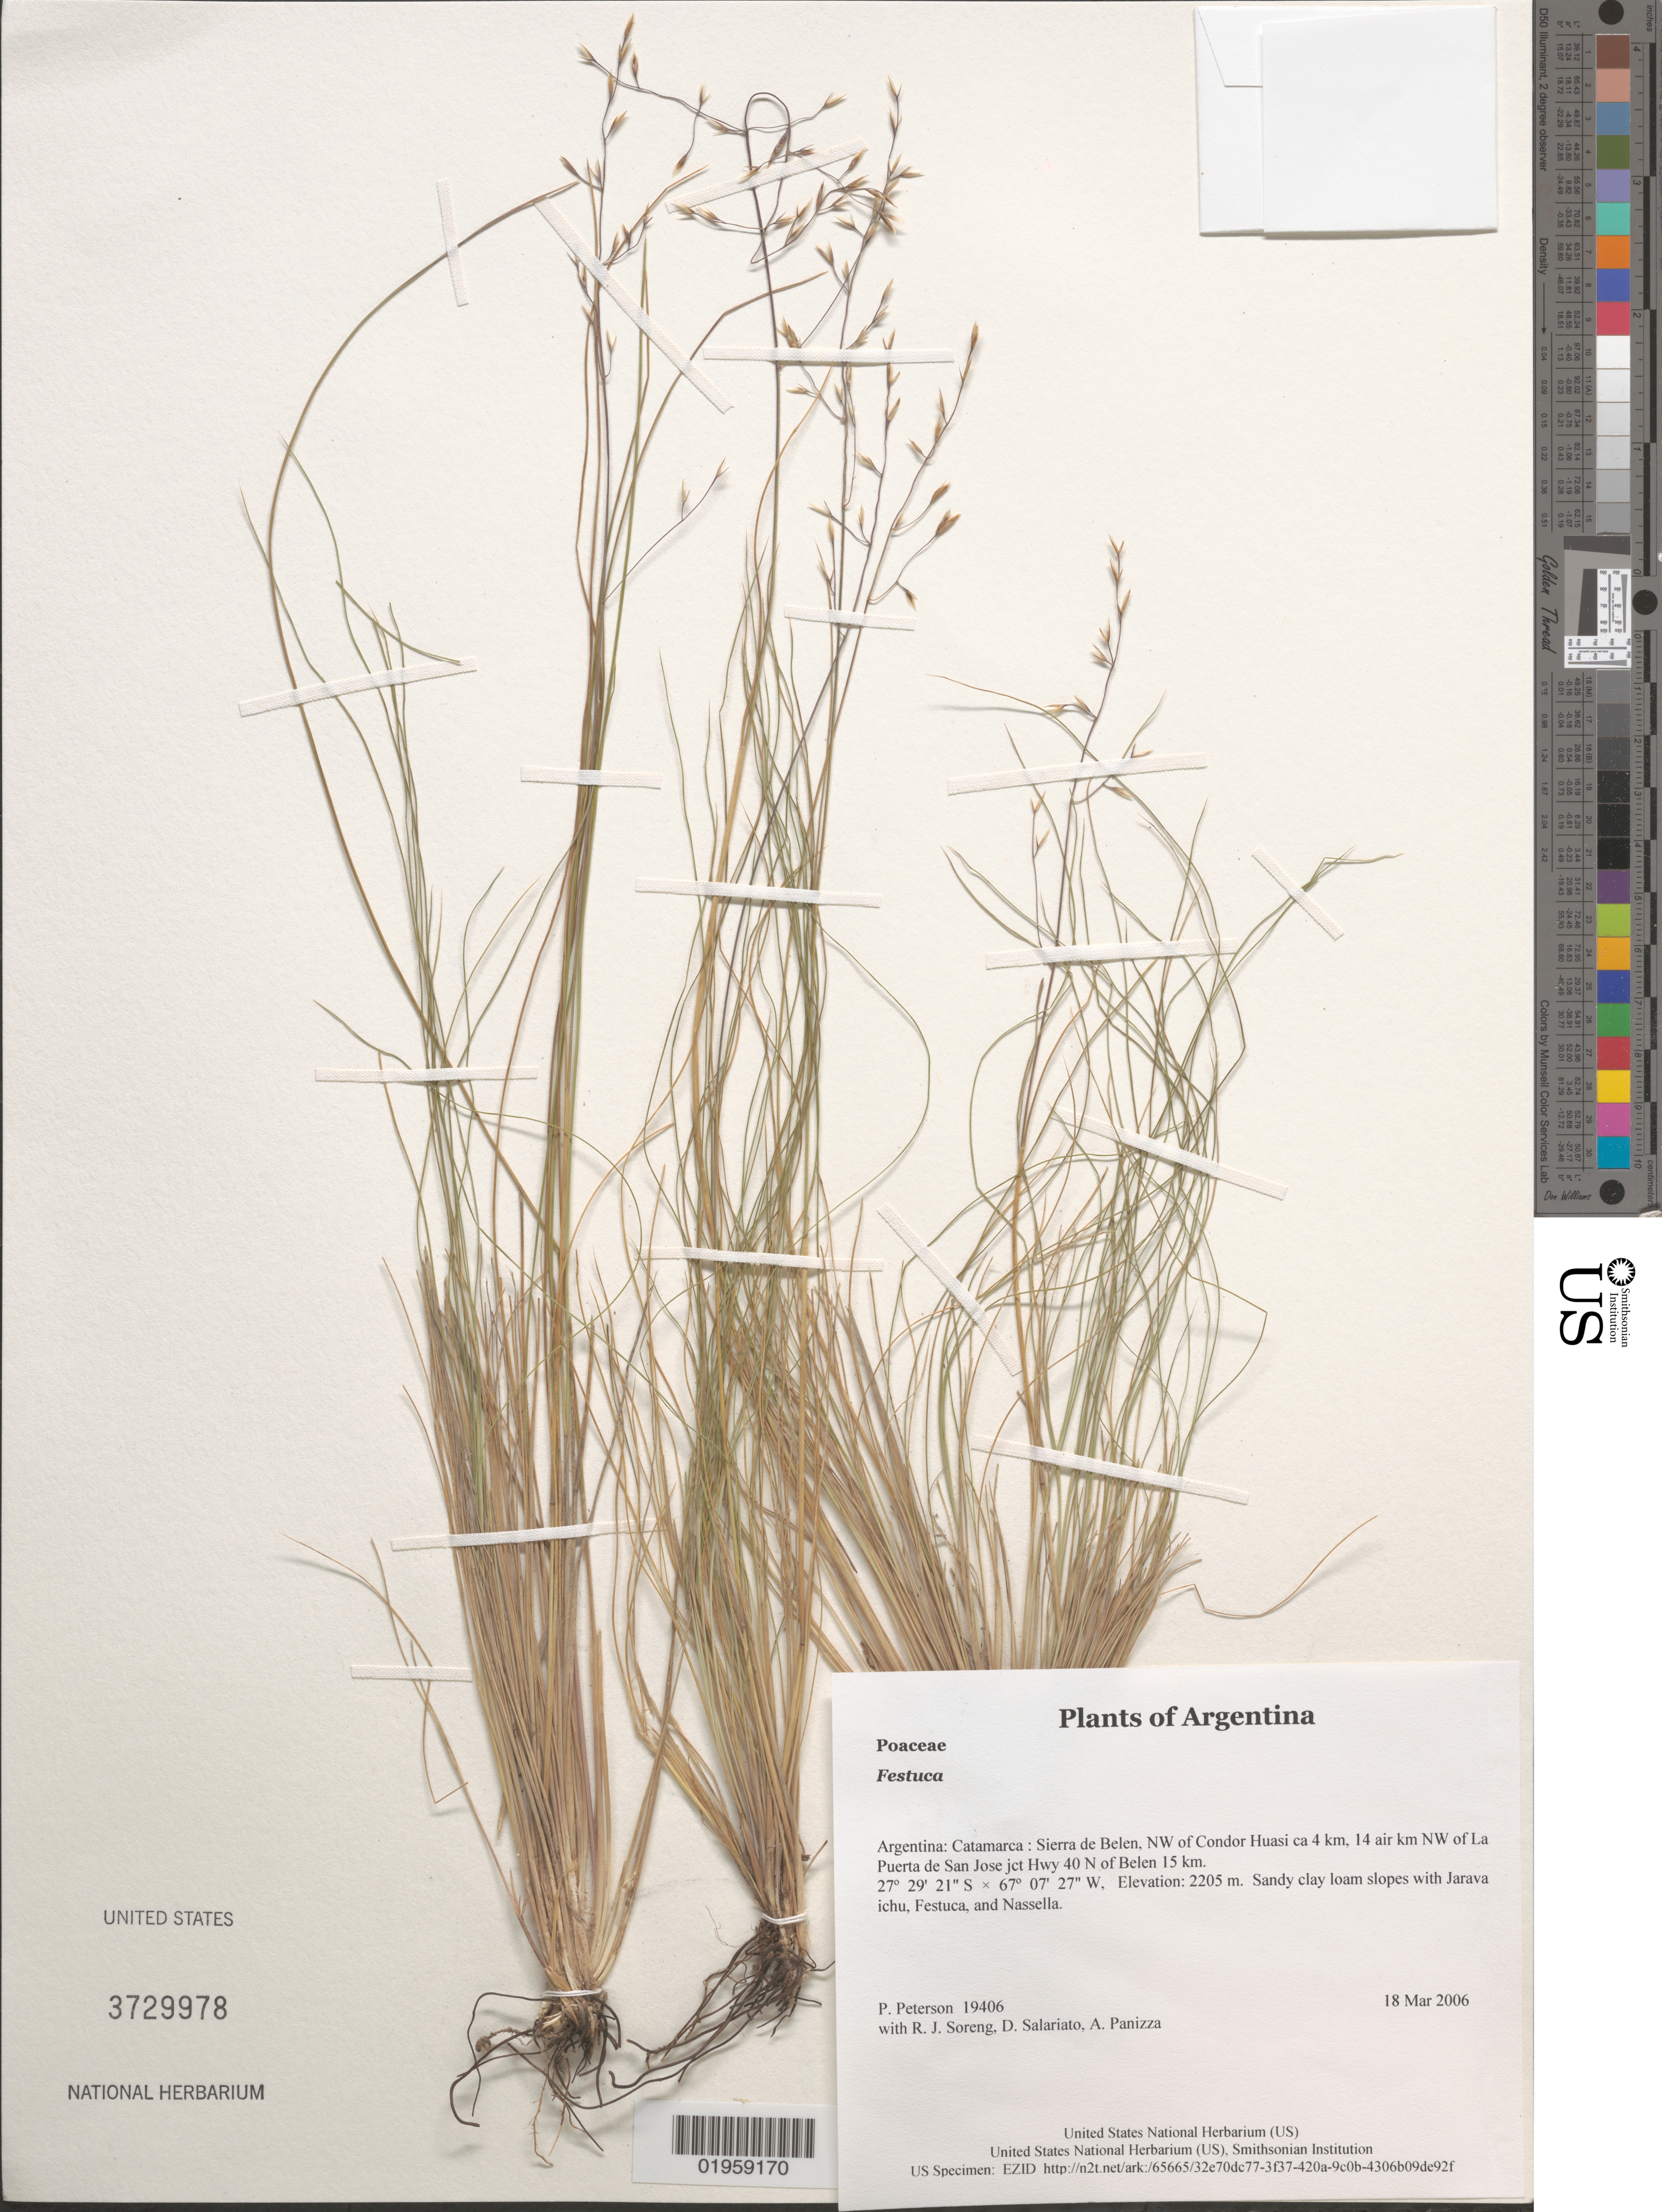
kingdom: Plantae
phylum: Tracheophyta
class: Liliopsida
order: Poales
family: Poaceae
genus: Festuca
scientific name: Festuca sp.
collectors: P. M. Peterson, R. J. Soreng, D. Salariato & A. Panizza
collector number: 19406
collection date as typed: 18 Mar 2006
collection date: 2006-03-18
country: Argentina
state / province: Catamarca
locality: Sierra de Belen, NW of Condor Huasi ca 4 km, 14 air km NW of La Puerta de San Jose jct Hwy 40 N of Belen 15 km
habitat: Sandy clay loam slopes with Jarava ichu, Festuca, and Nassella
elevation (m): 2205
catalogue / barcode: US 3729978